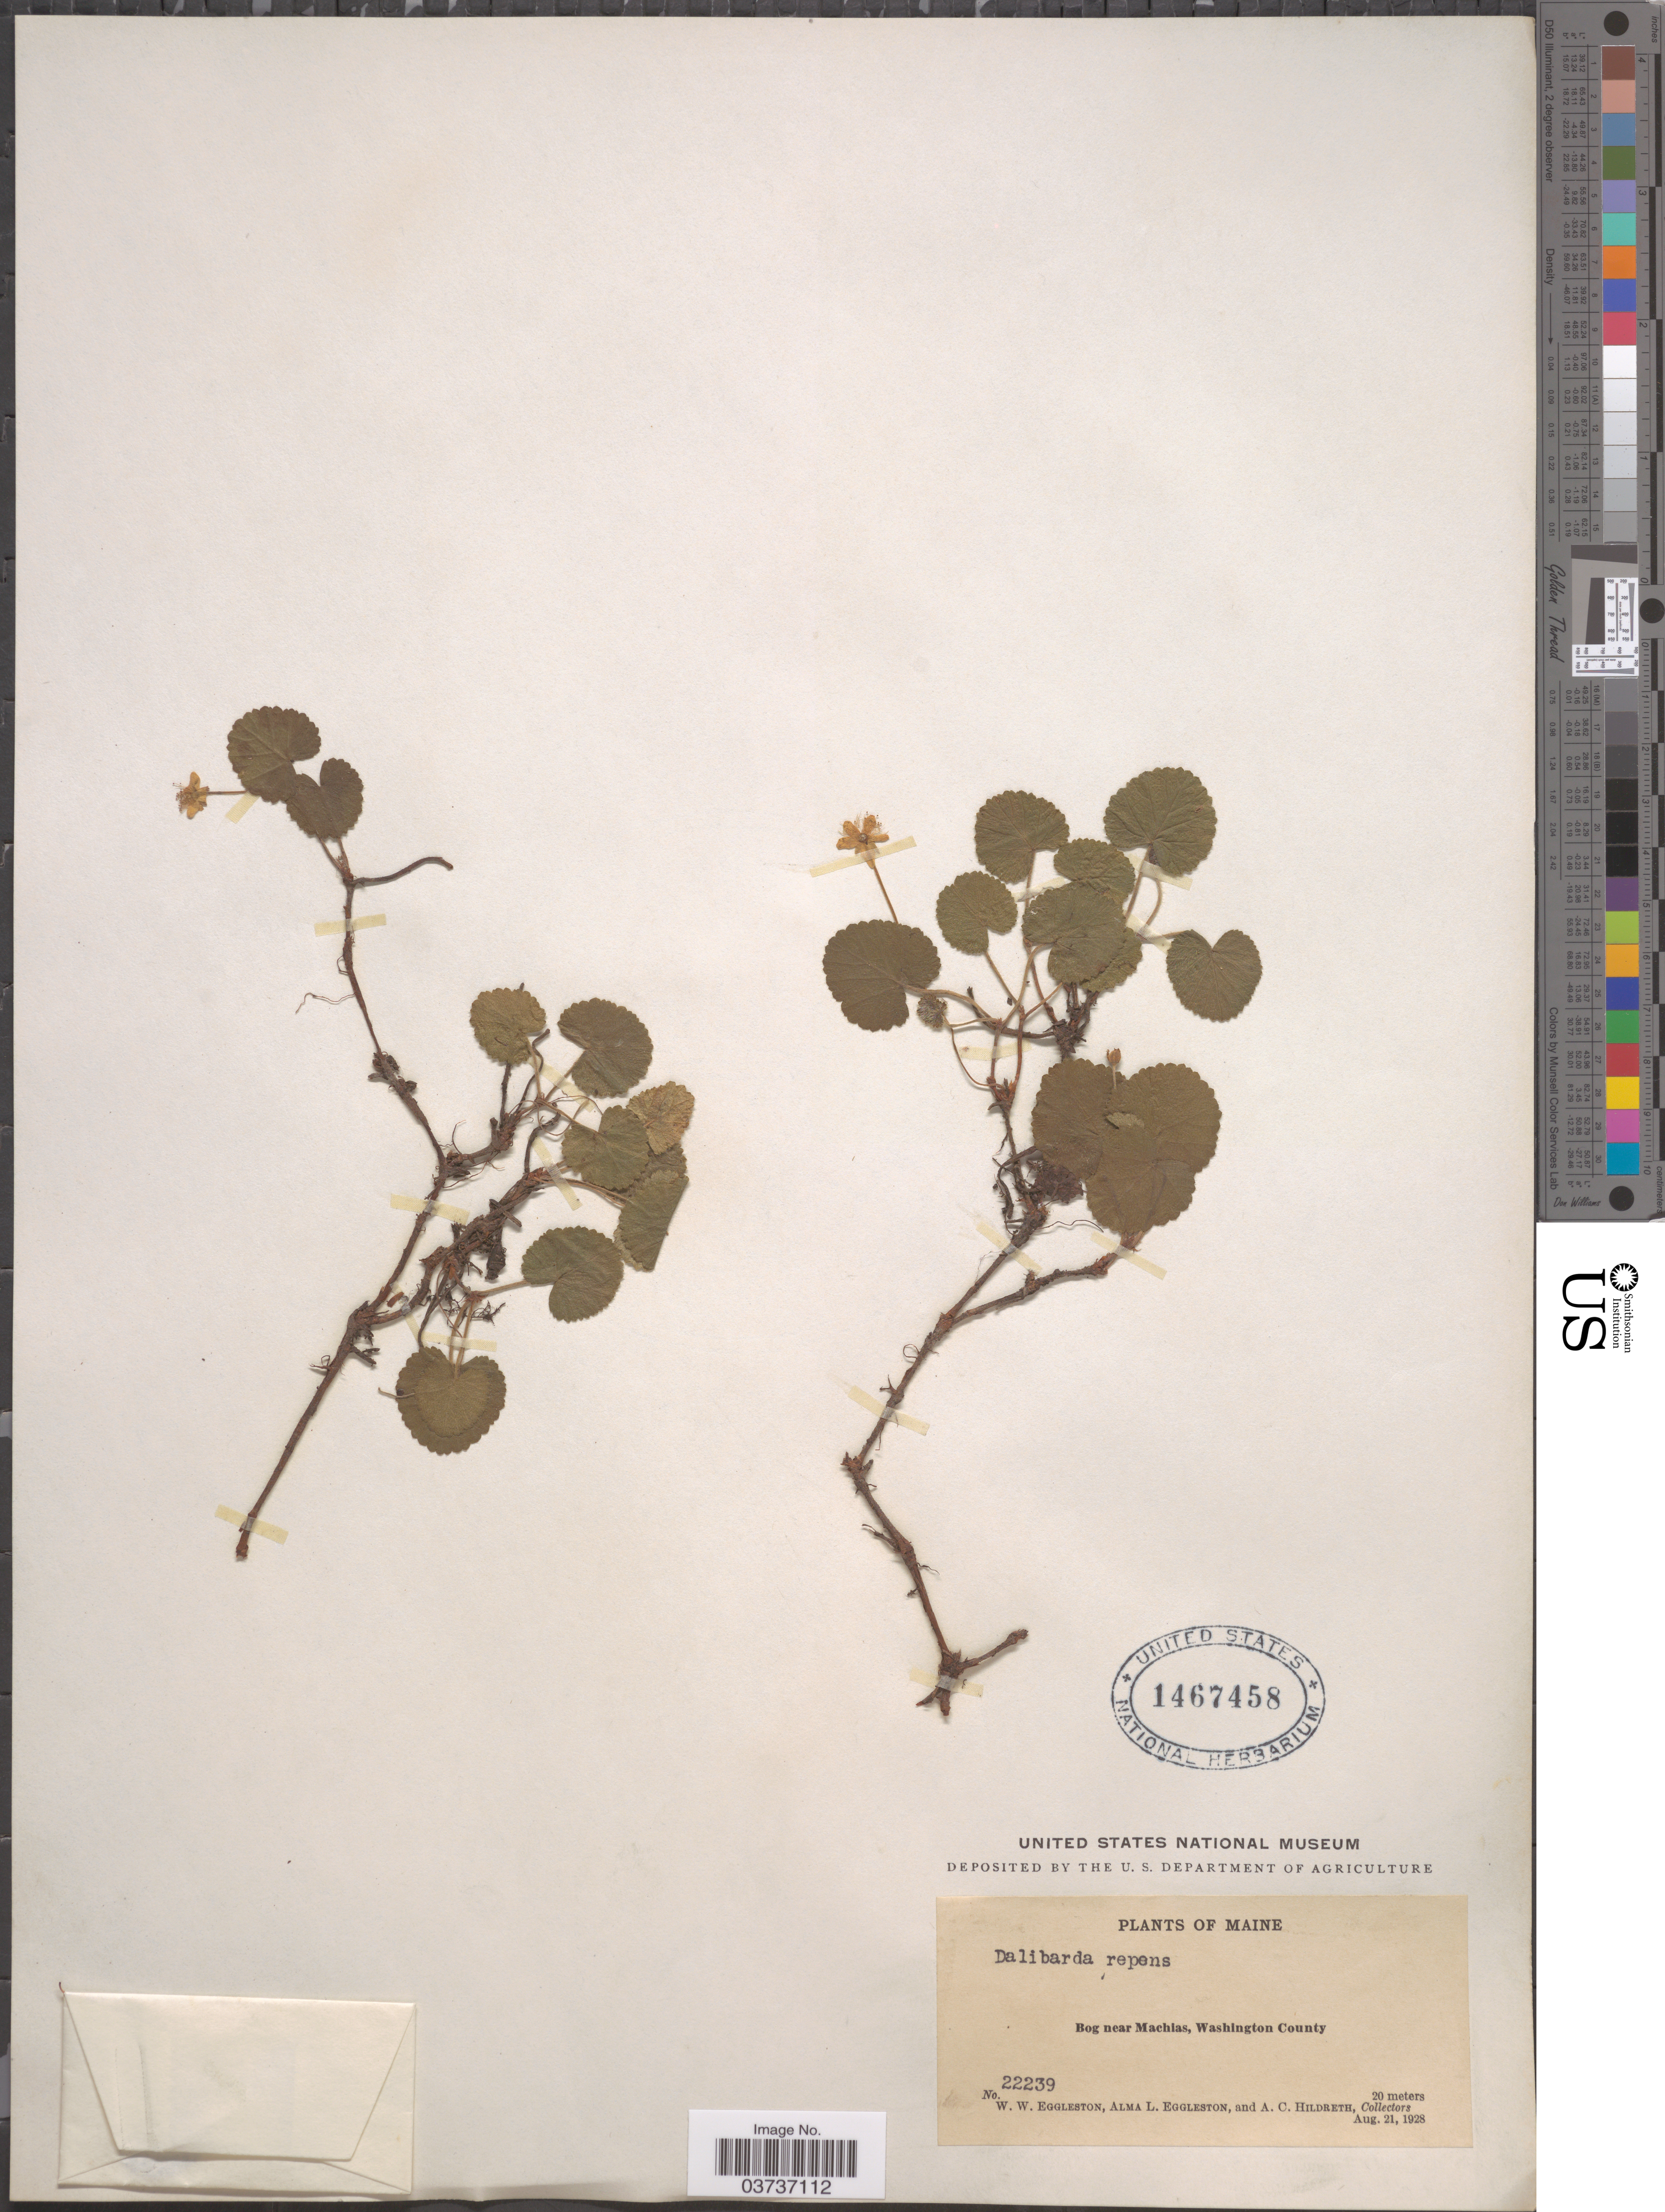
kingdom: Plantae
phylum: Tracheophyta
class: Magnoliopsida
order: Rosales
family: Rosaceae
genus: Dalibarda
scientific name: Dalibarda repens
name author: L.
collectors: W. W. Eggleston, A. Eggleston & A. Hildreth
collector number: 22239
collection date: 1928-08-21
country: United States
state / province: Maine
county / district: Washington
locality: Bog near Machias, Washington County.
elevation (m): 20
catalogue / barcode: US 1467458